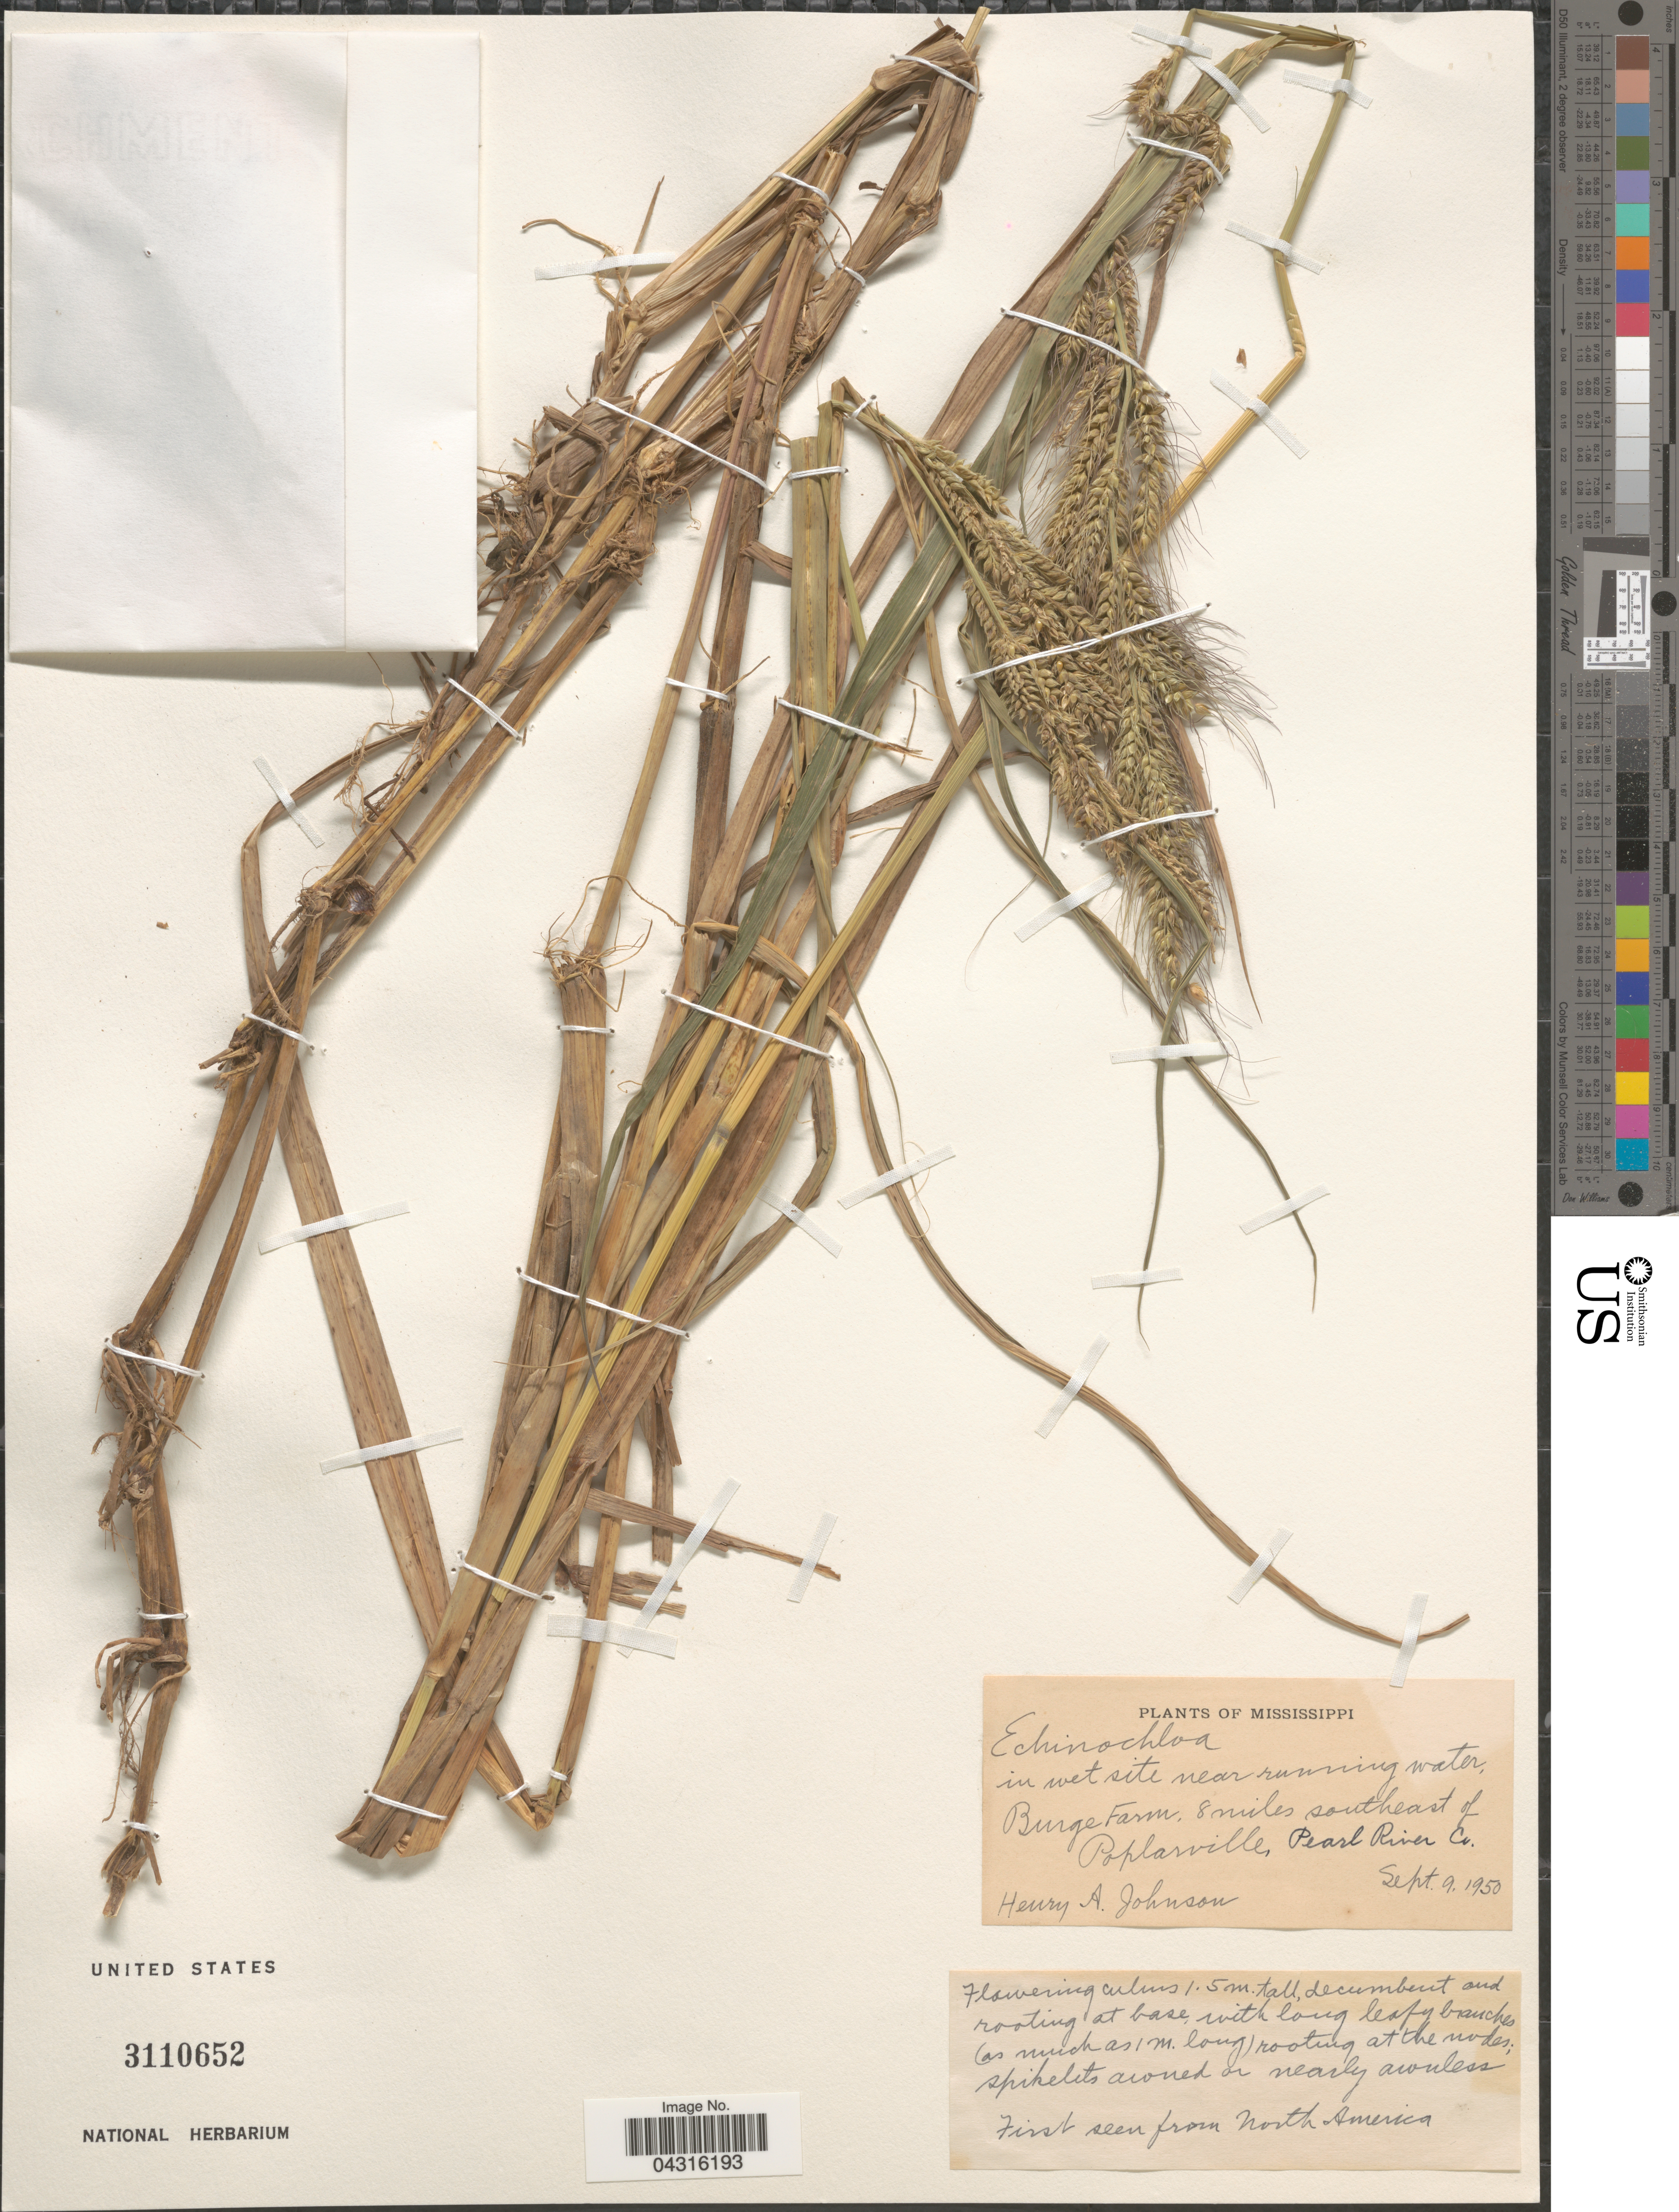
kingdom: Plantae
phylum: Tracheophyta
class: Liliopsida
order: Poales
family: Poaceae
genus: Echinochloa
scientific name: Echinochloa sp.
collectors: H. Johnson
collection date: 1950-09-09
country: United States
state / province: Mississippi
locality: In wet site near running water, Burge Farm, 8 miles southeast of Poplarville, Pearl River Co.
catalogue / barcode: US 3110652